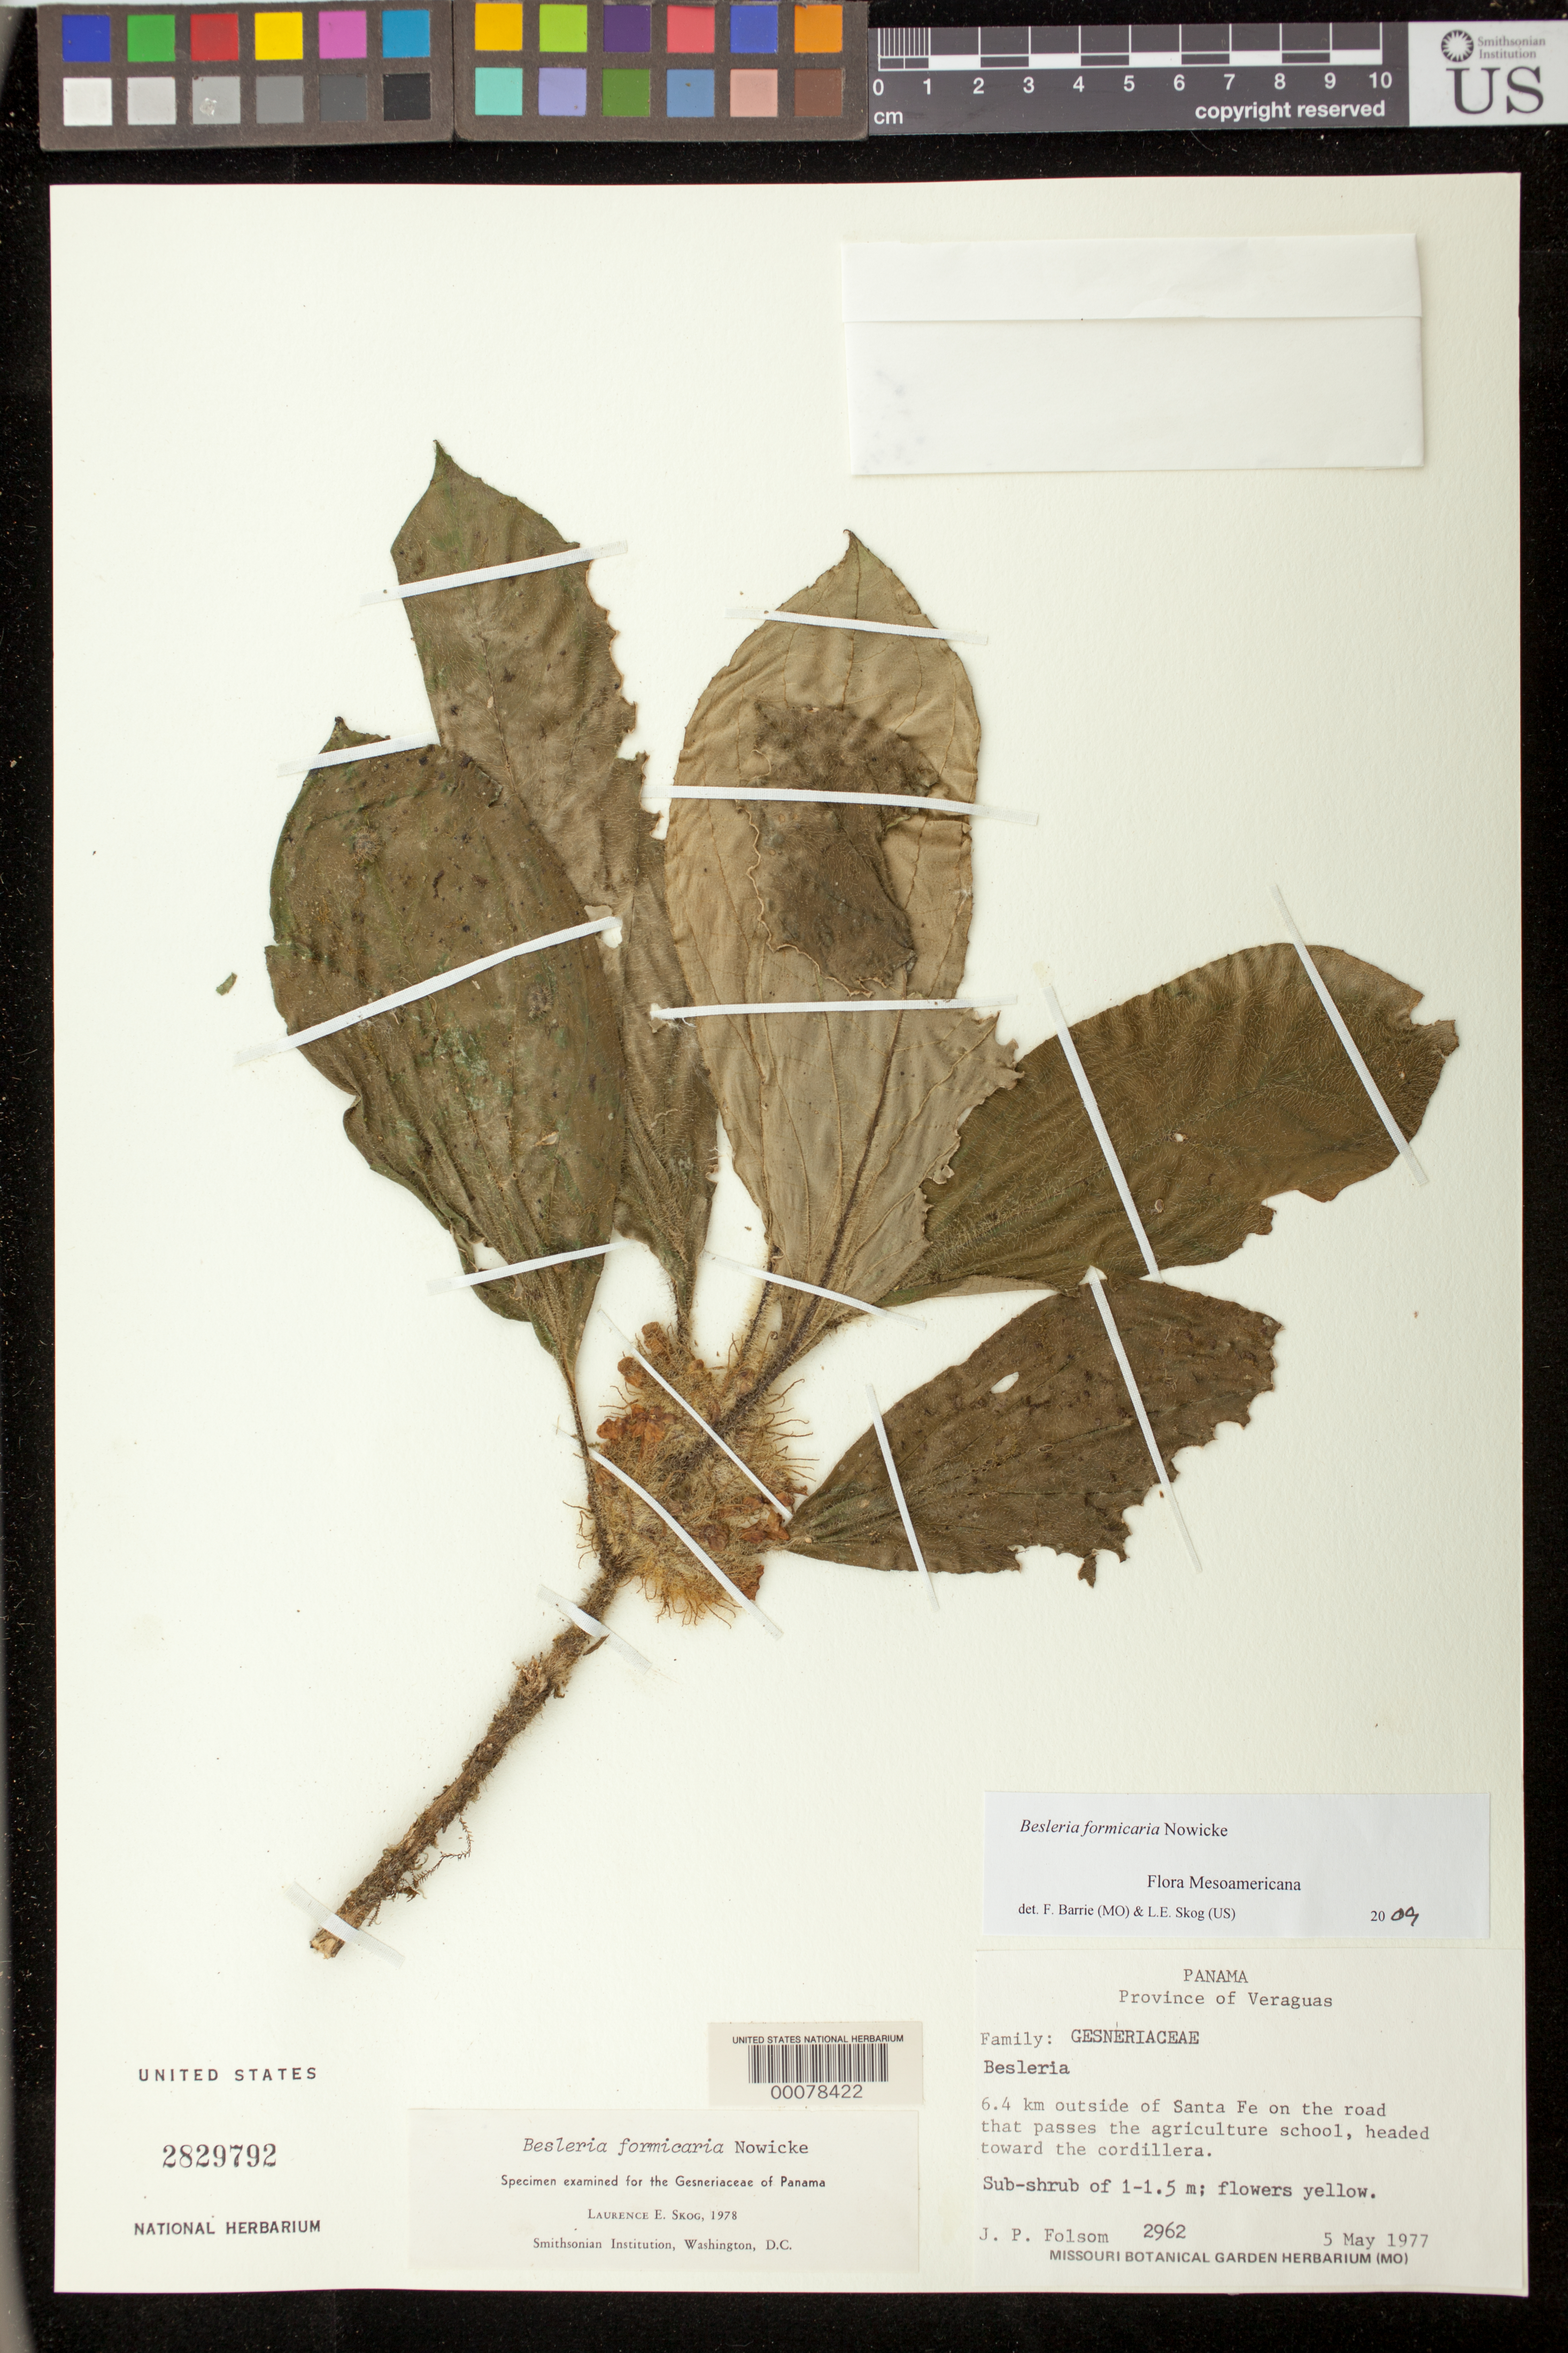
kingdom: Plantae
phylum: Tracheophyta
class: Magnoliopsida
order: Lamiales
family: Gesneriaceae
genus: Besleria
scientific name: Besleria formicaria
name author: Nowicke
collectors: J. P. Folsom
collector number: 2962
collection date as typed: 05 May 1977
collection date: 1977-05-05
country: Panama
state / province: Veraguas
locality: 6.4 km outside of Santa Fe on the road that passes the Agriculture School, headed toward the cordillera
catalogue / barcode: US 2829792